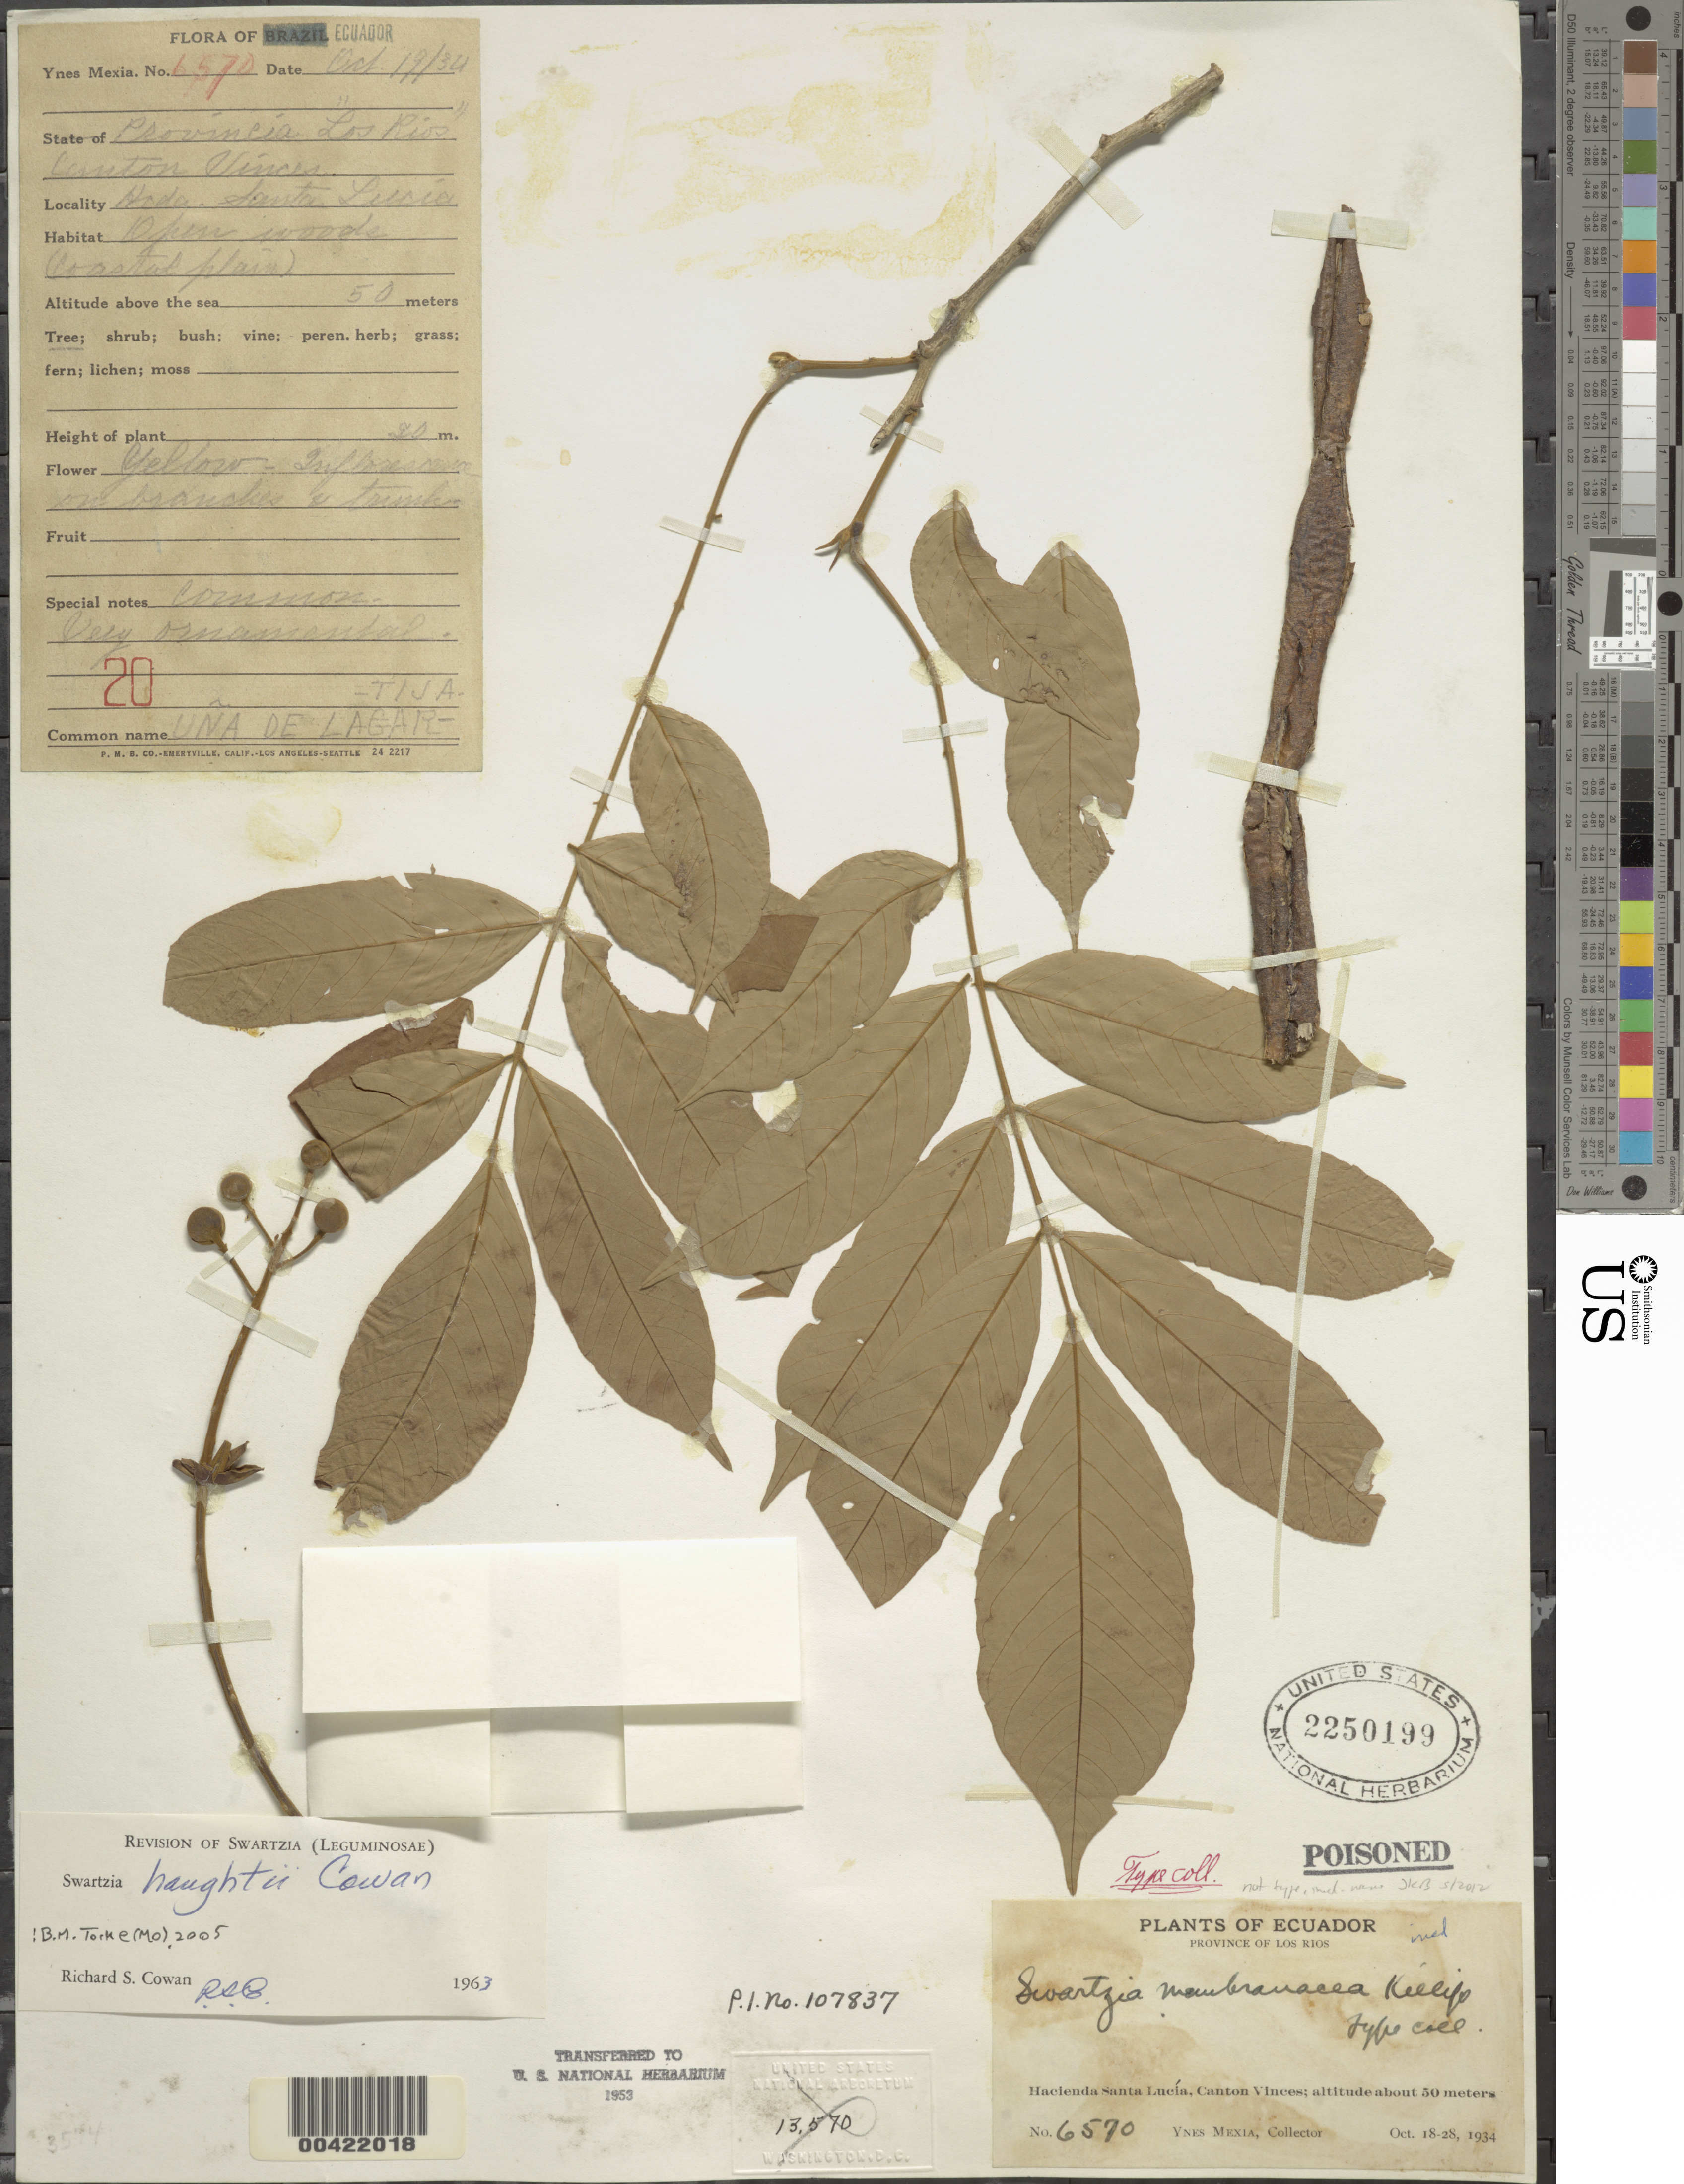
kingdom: Plantae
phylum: Tracheophyta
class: Magnoliopsida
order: Fabales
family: Fabaceae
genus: Swartzia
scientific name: Swartzia haughtii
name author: R.S. Cowan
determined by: Cowan, R. S.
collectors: Y. Mexia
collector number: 6570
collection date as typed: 18 Oct 1928 to 28 Oct 1928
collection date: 1928-10-18/1928-10-28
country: Ecuador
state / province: Los Ríos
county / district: Vinces ?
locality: Hacienda Santa Lucia; Canton Vinces. [Prov. previously recorded aS Esmeraldas, but vinces Canton is in los Ríos Prov. and Hacienda santa lucía is in pichincha.]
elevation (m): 50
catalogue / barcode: US 2250199